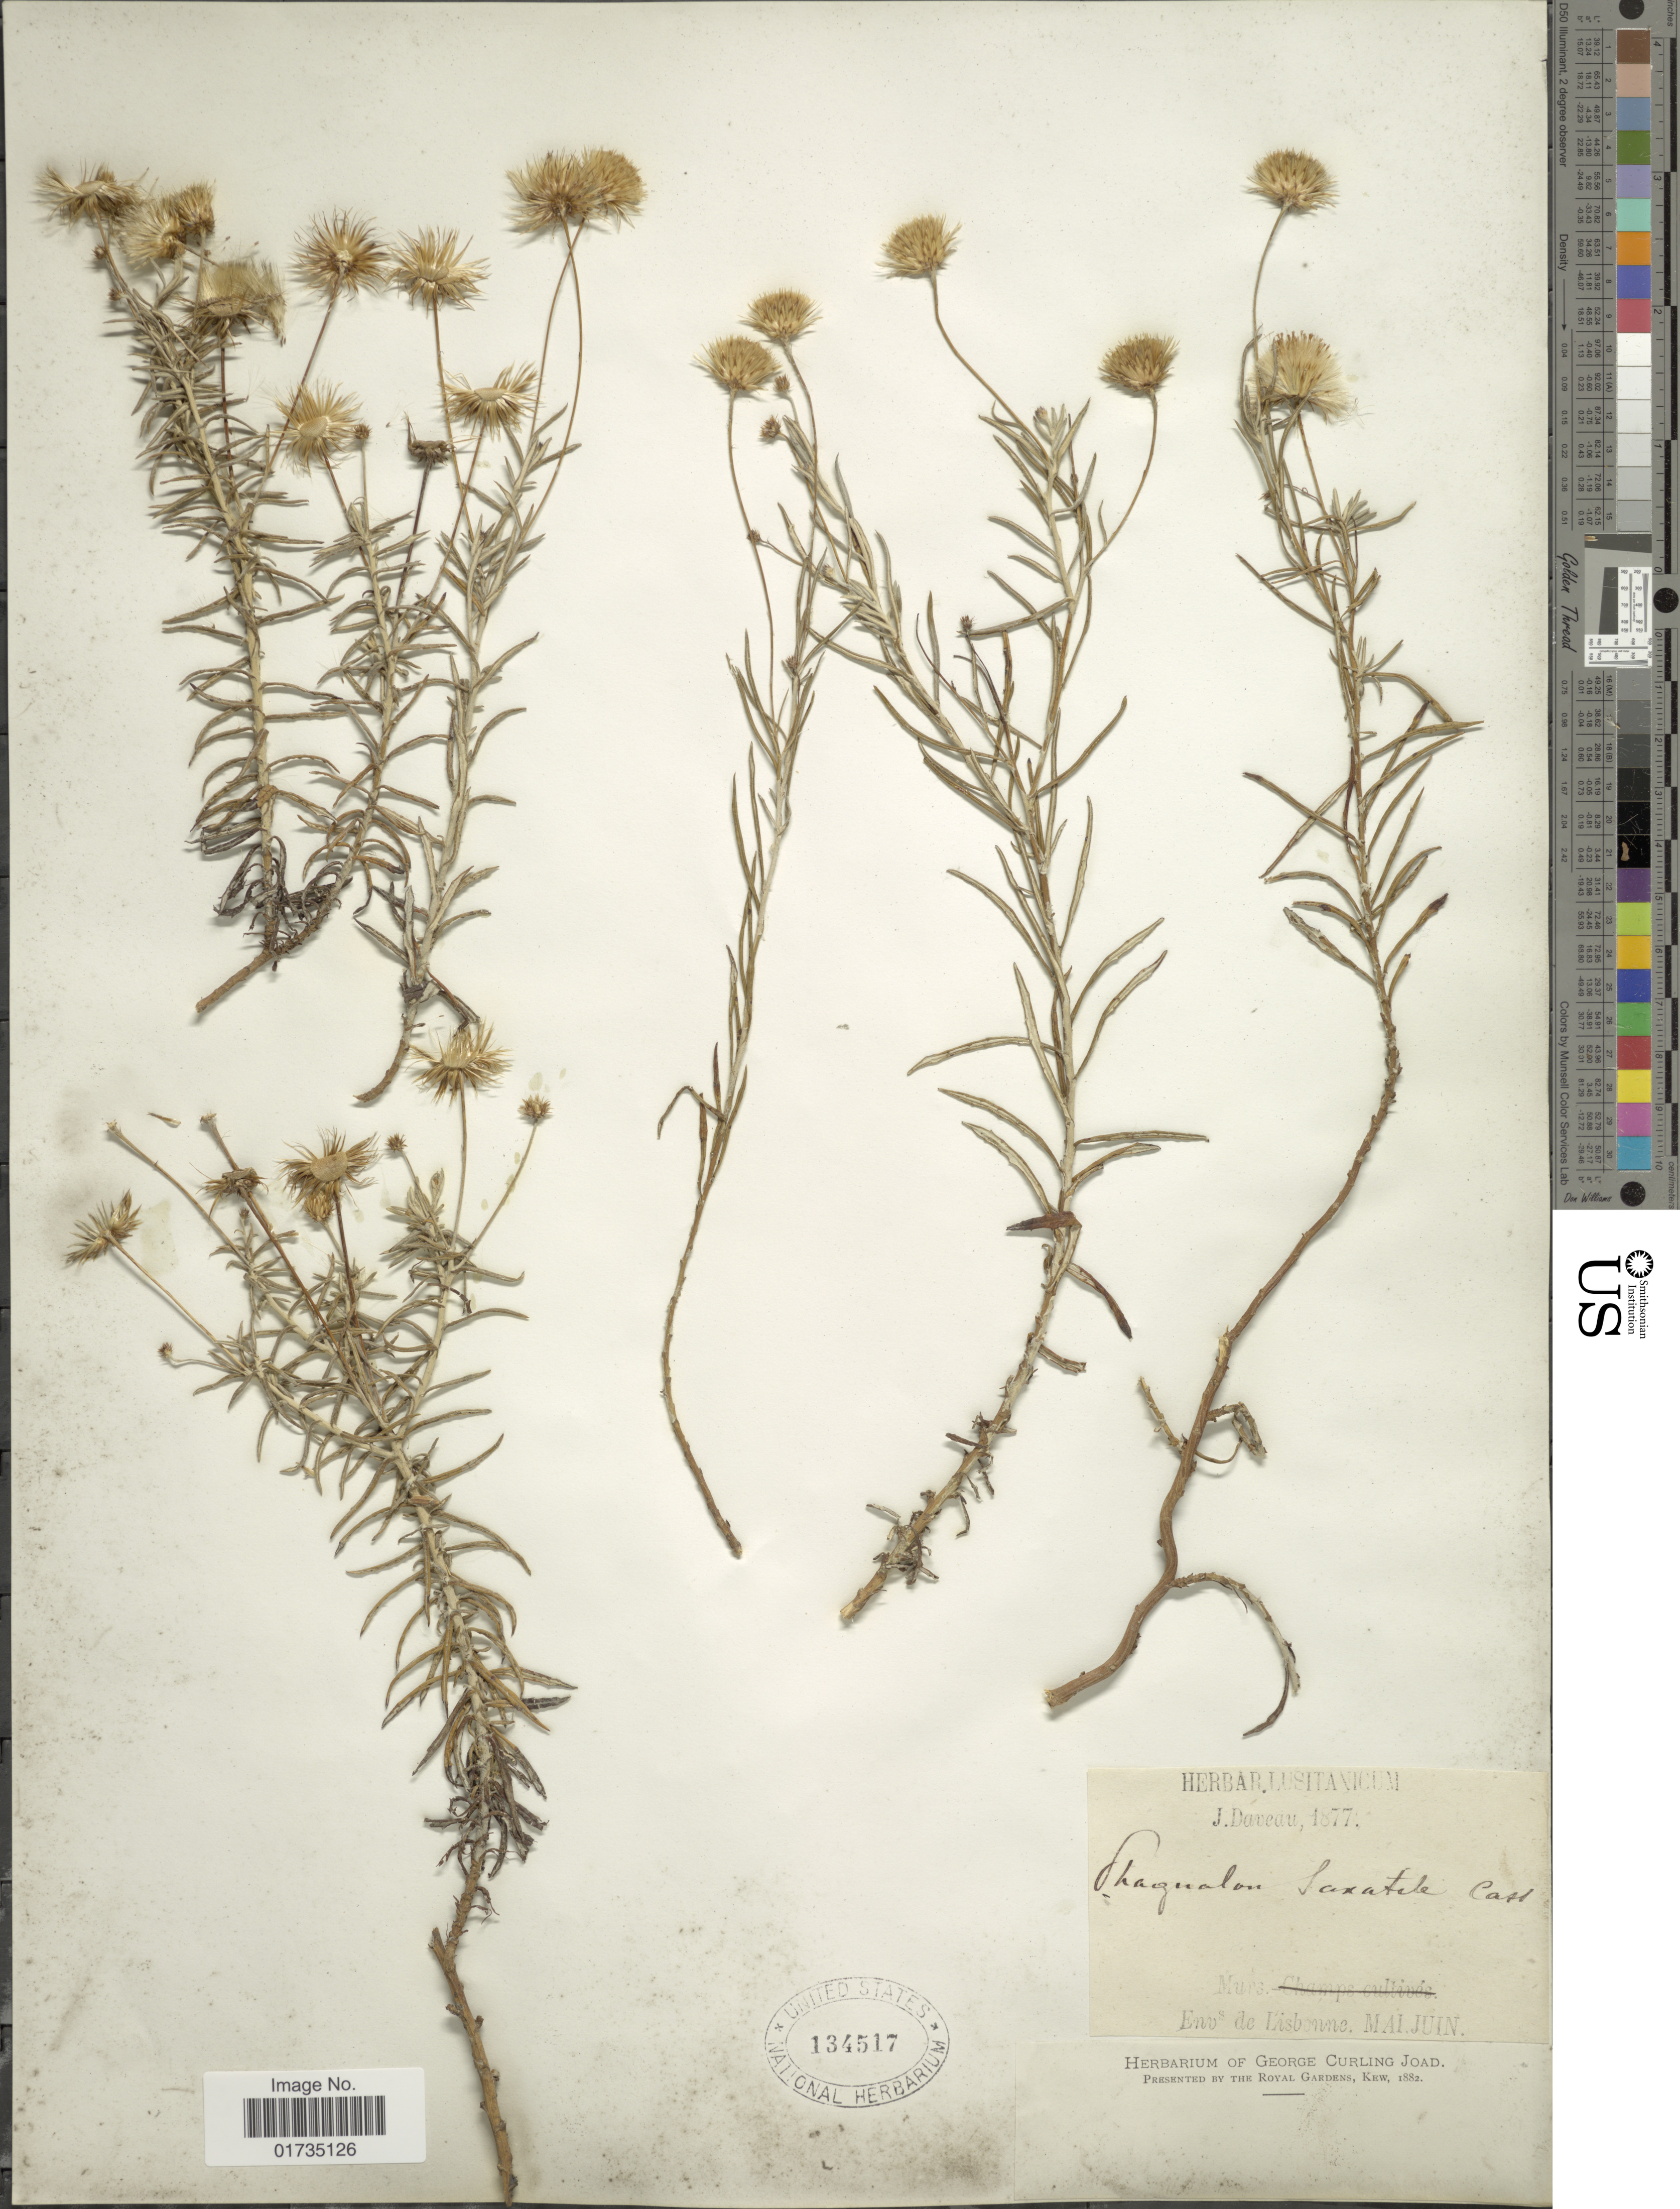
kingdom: Plantae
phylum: Tracheophyta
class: Magnoliopsida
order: Asterales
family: Asteraceae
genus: Phagnalon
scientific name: Phagnalon saxatile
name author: Cass.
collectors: J. Daveau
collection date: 1877-05/1877-06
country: Portugal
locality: Lusitanicum. Murs. Envs de Libonne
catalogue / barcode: US 134517